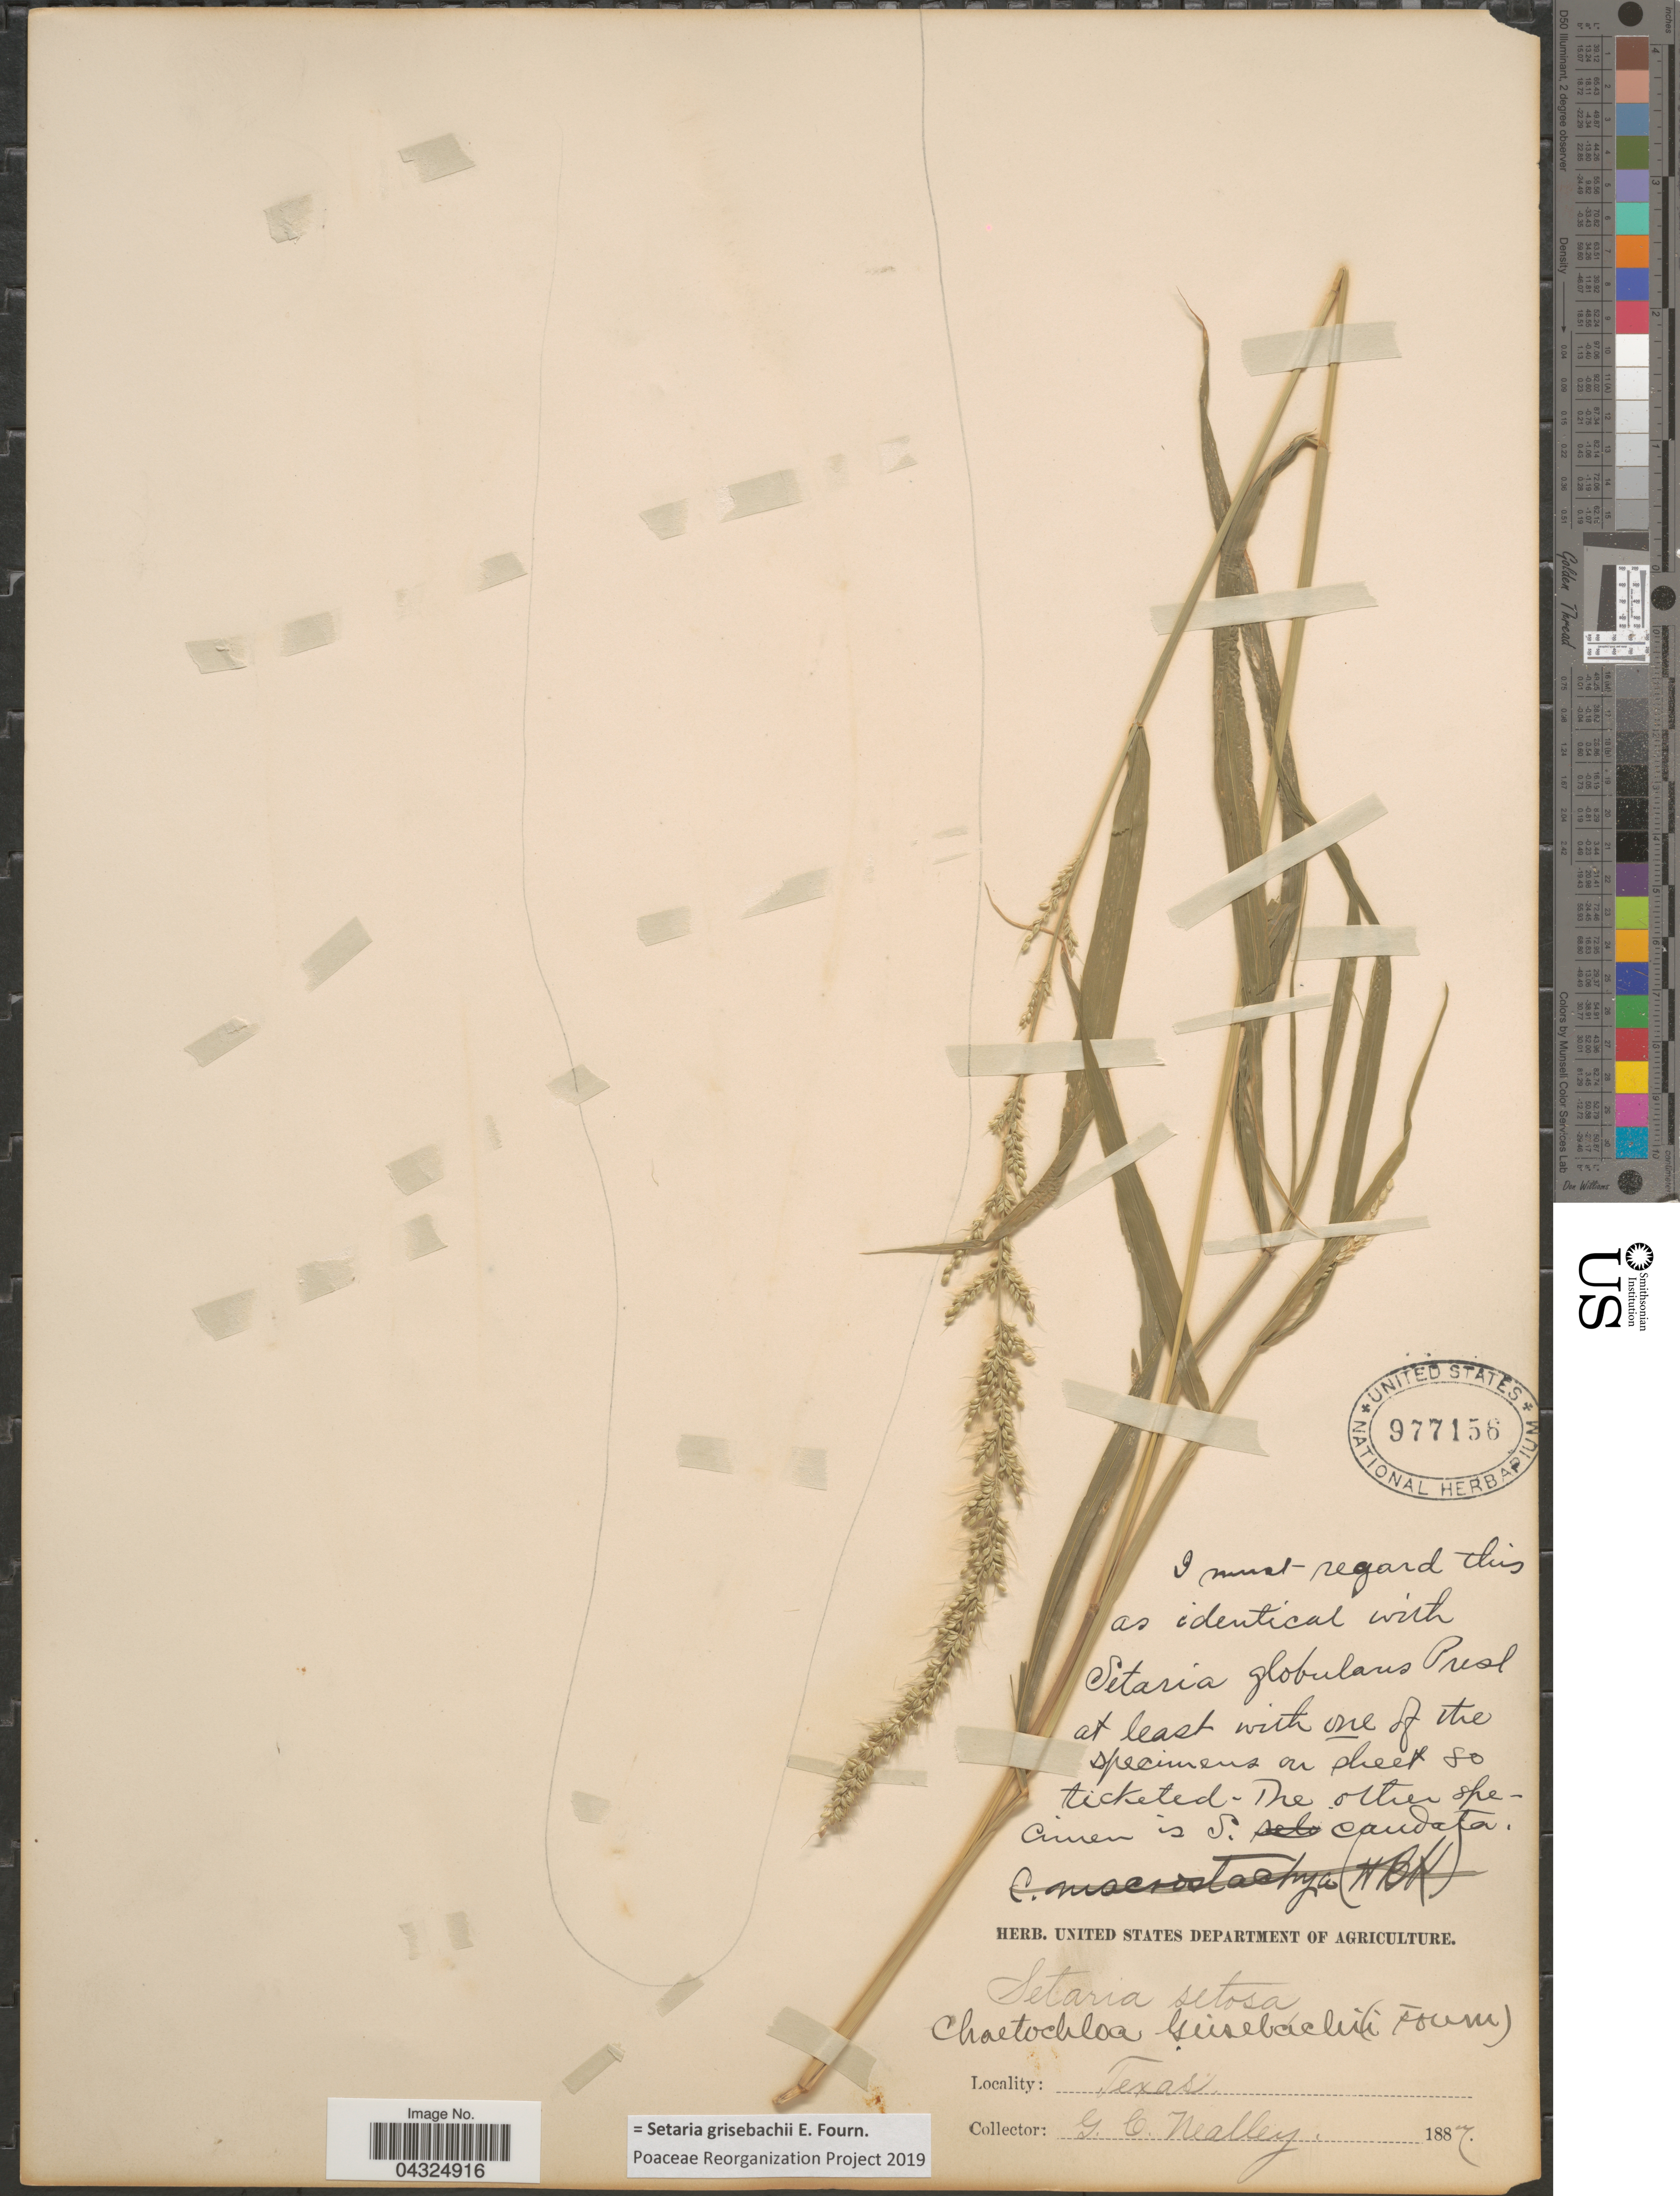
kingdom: Plantae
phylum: Tracheophyta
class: Liliopsida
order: Poales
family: Poaceae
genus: Setaria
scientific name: Setaria grisebachii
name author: E. Fourn.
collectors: G. C. Nealley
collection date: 1887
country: United States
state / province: Texas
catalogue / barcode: US 977156